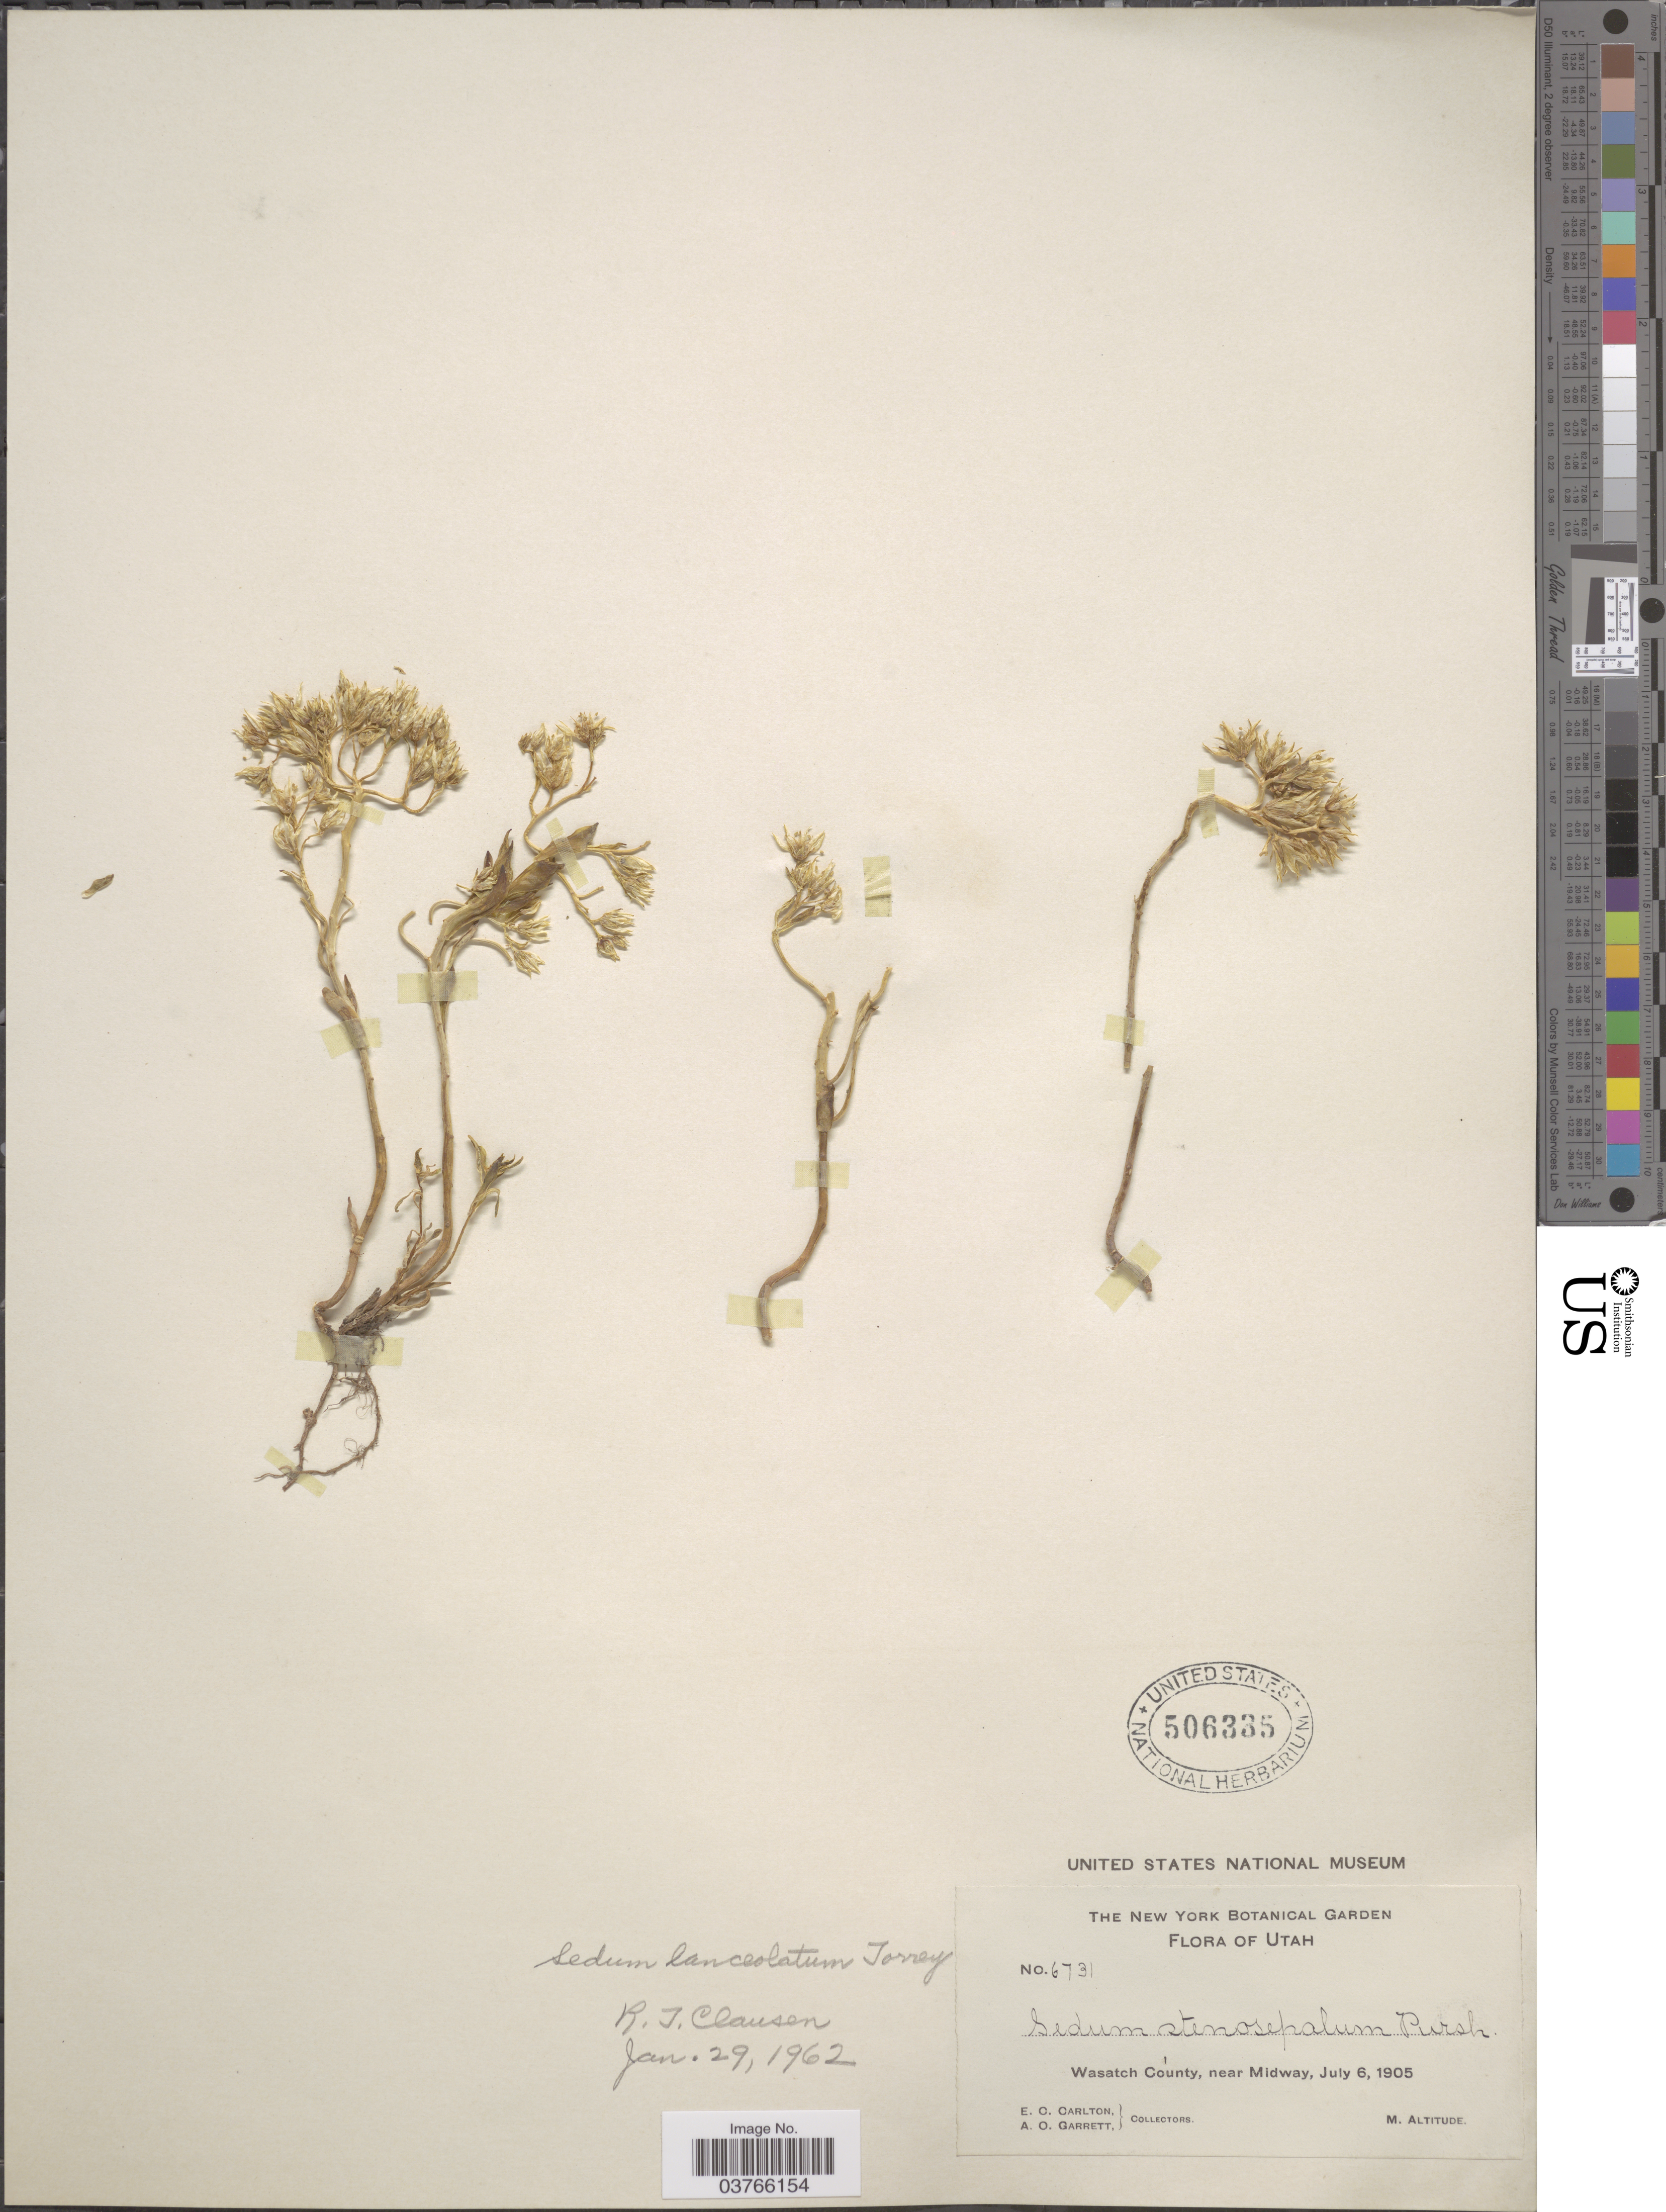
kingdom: Plantae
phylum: Tracheophyta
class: Magnoliopsida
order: Saxifragales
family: Crassulaceae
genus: Sedum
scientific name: Sedum lanceolatum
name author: Torr.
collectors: E. Carlton & A. O. Garrett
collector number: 6731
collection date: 1905-07-06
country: United States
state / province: Utah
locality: Wasatch County, near Midway.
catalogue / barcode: US 506335